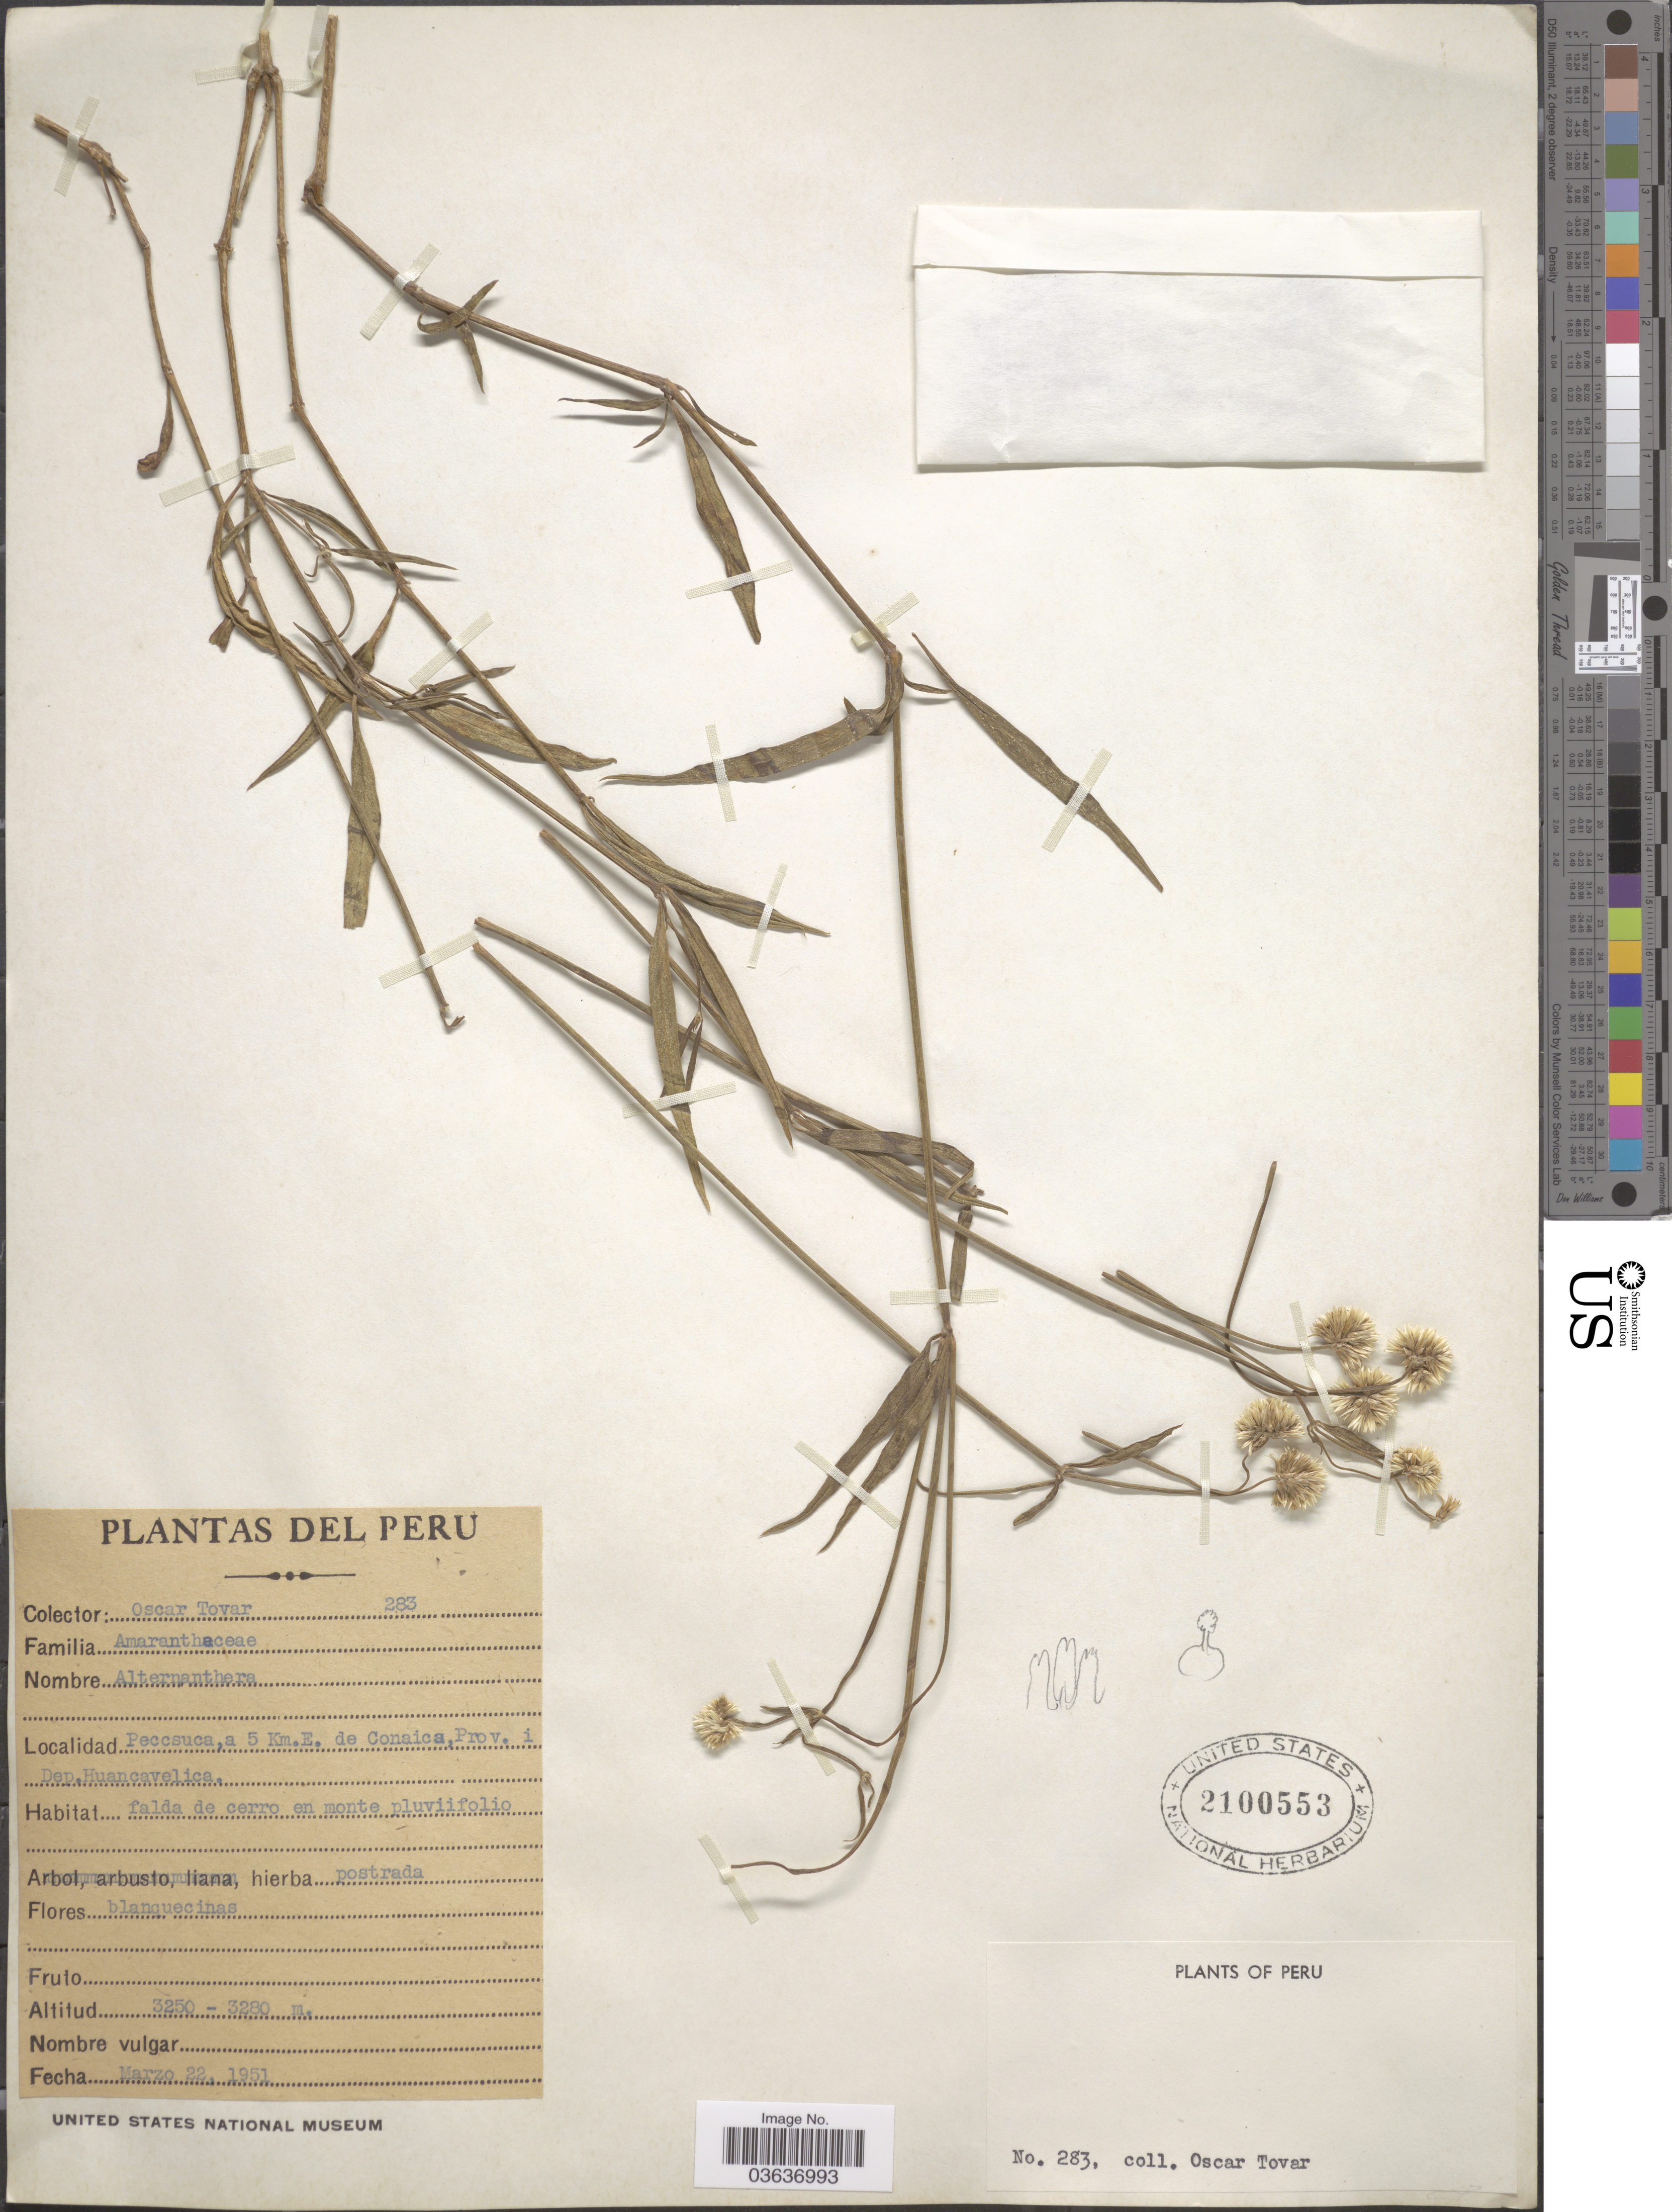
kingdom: Plantae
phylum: Tracheophyta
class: Magnoliopsida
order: Caryophyllales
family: Amaranthaceae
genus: Alternanthera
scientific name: Alternanthera sp.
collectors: Ó. Tovar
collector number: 283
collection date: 1951-03-22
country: Peru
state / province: Huancavelica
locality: Peccsuca, a 5 Km.E. de Conaica, Prov. i Dep.Huancavelica.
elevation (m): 3250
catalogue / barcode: US 2100553